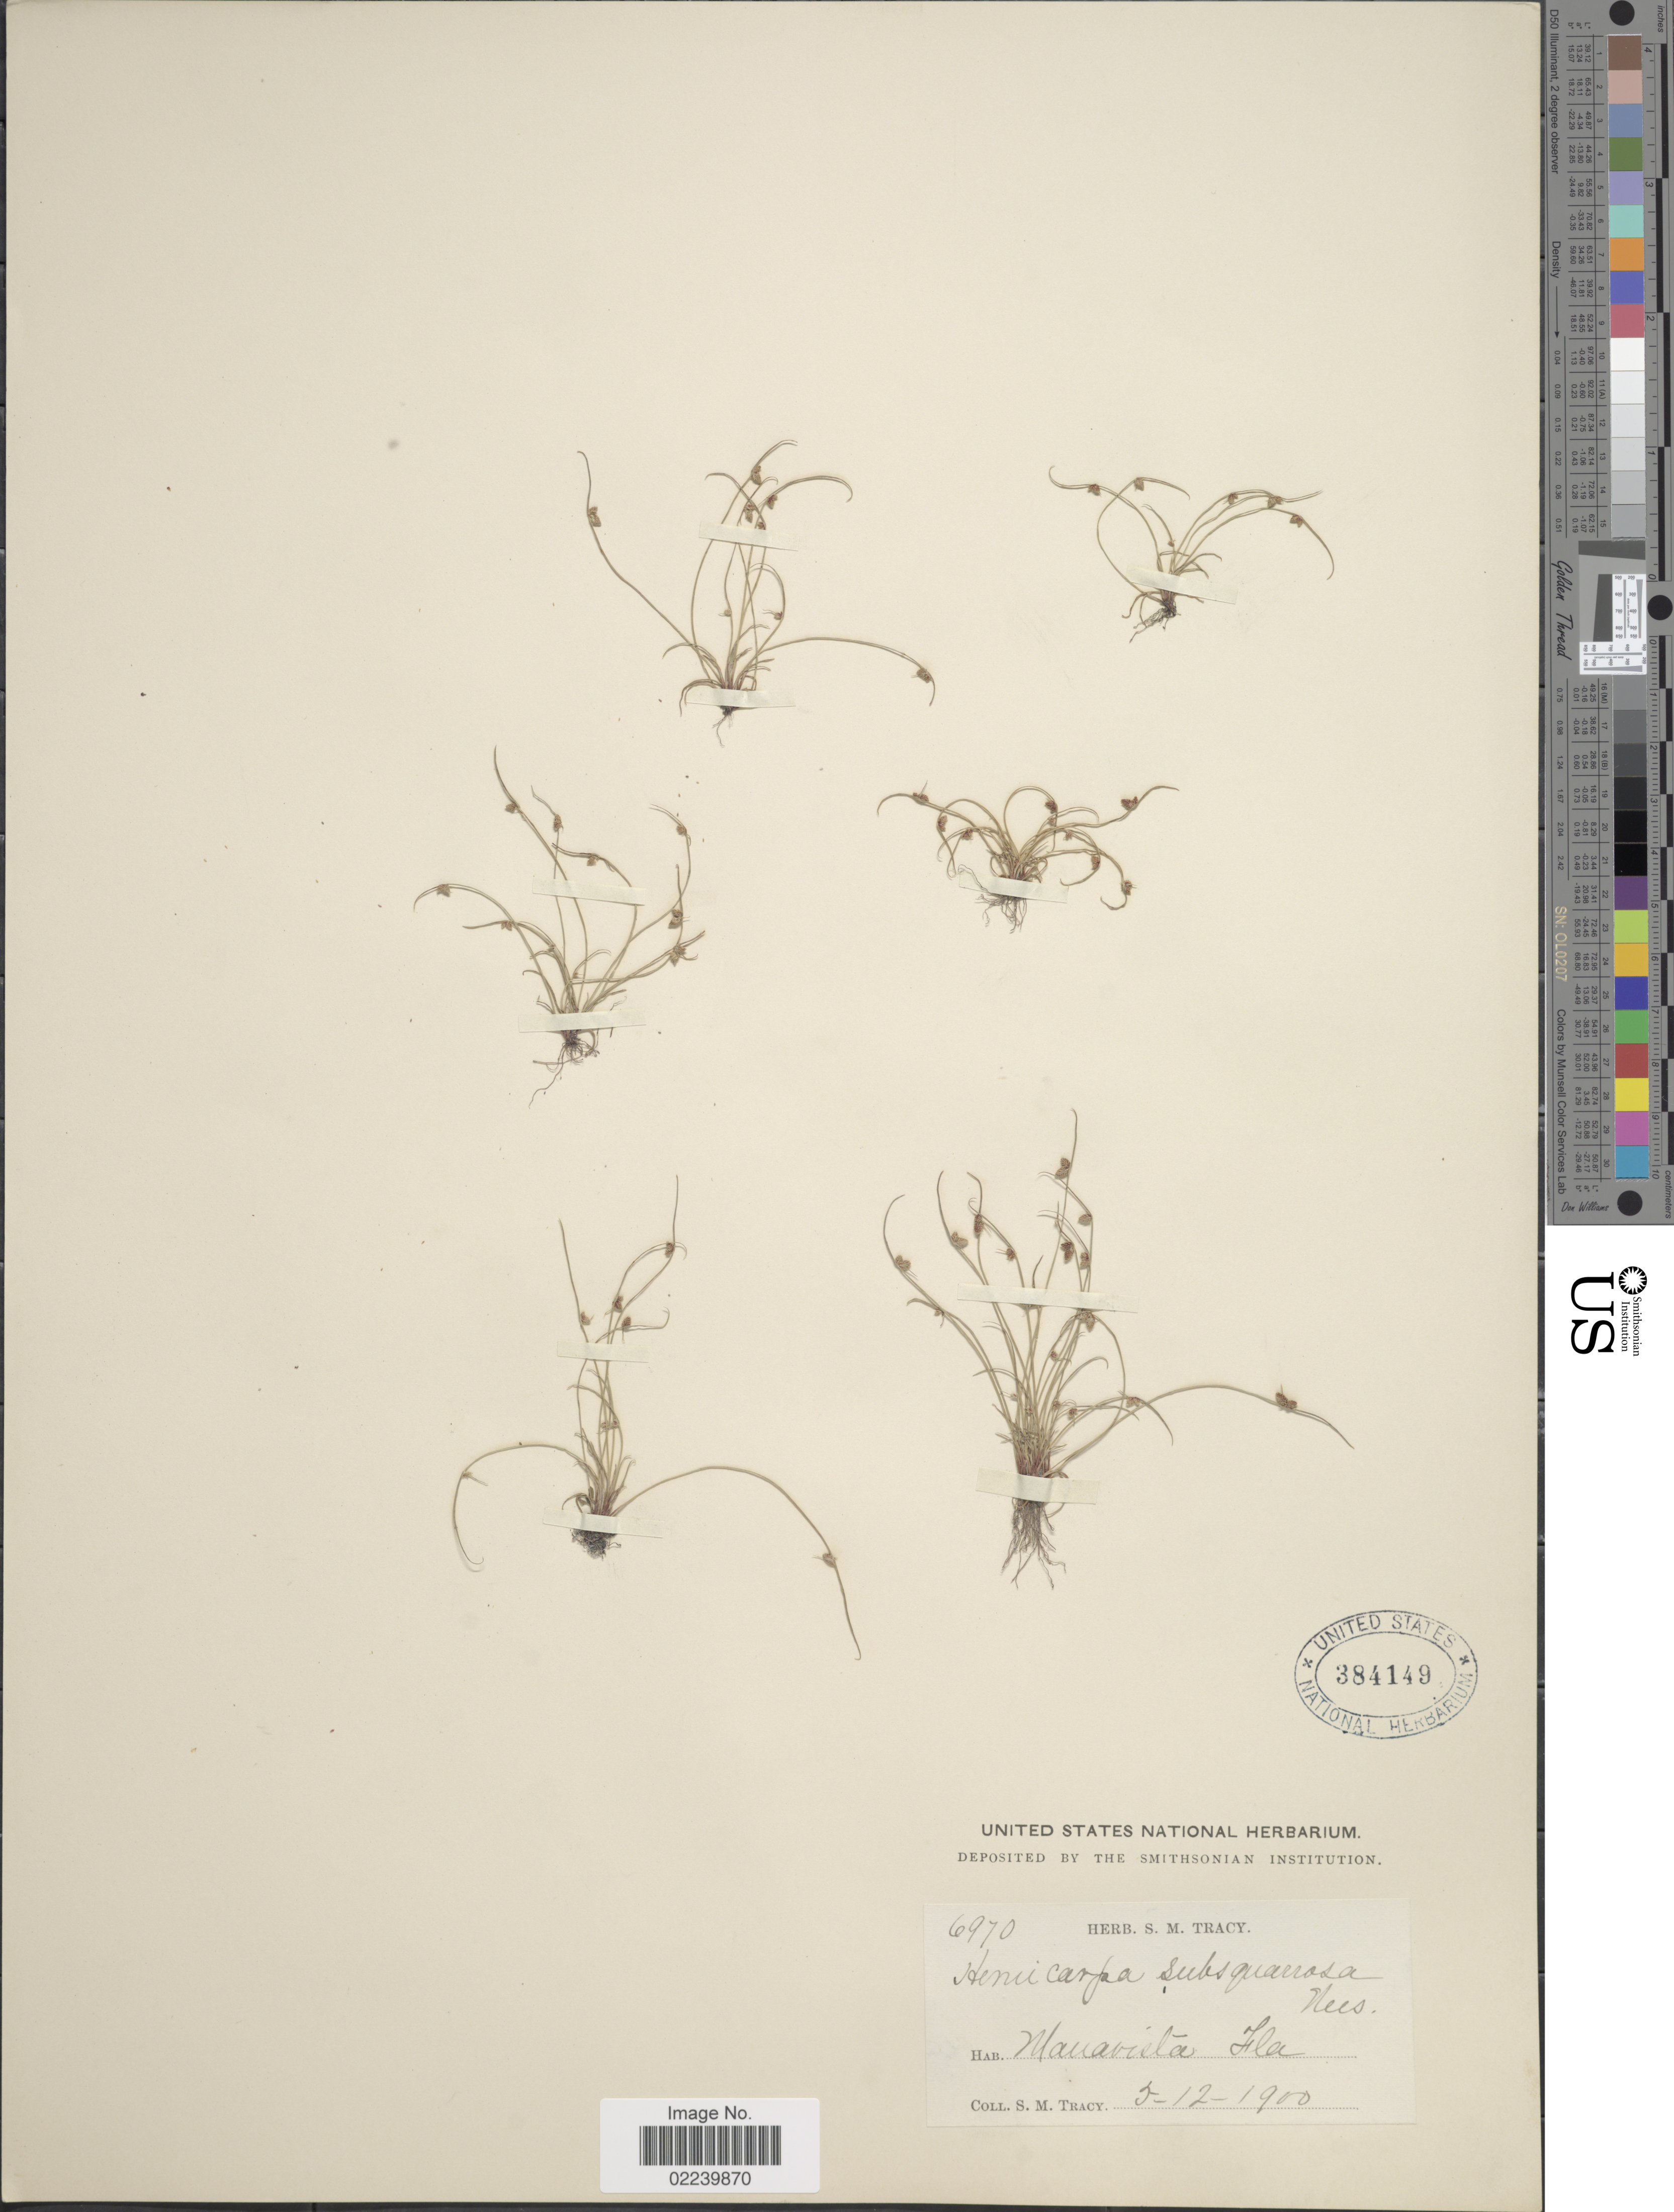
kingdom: Plantae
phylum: Tracheophyta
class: Liliopsida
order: Poales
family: Cyperaceae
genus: Cyperus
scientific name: Cyperus subsquarrosus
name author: (Muhl.) Bauters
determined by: Strong, M. T., (US), Smithsonian Institution - National Museum of Natural History (UNITED STATES)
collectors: S. M. Tracy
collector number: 6970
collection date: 1900-05-12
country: United States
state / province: Florida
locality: Manavista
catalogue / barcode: US 384149